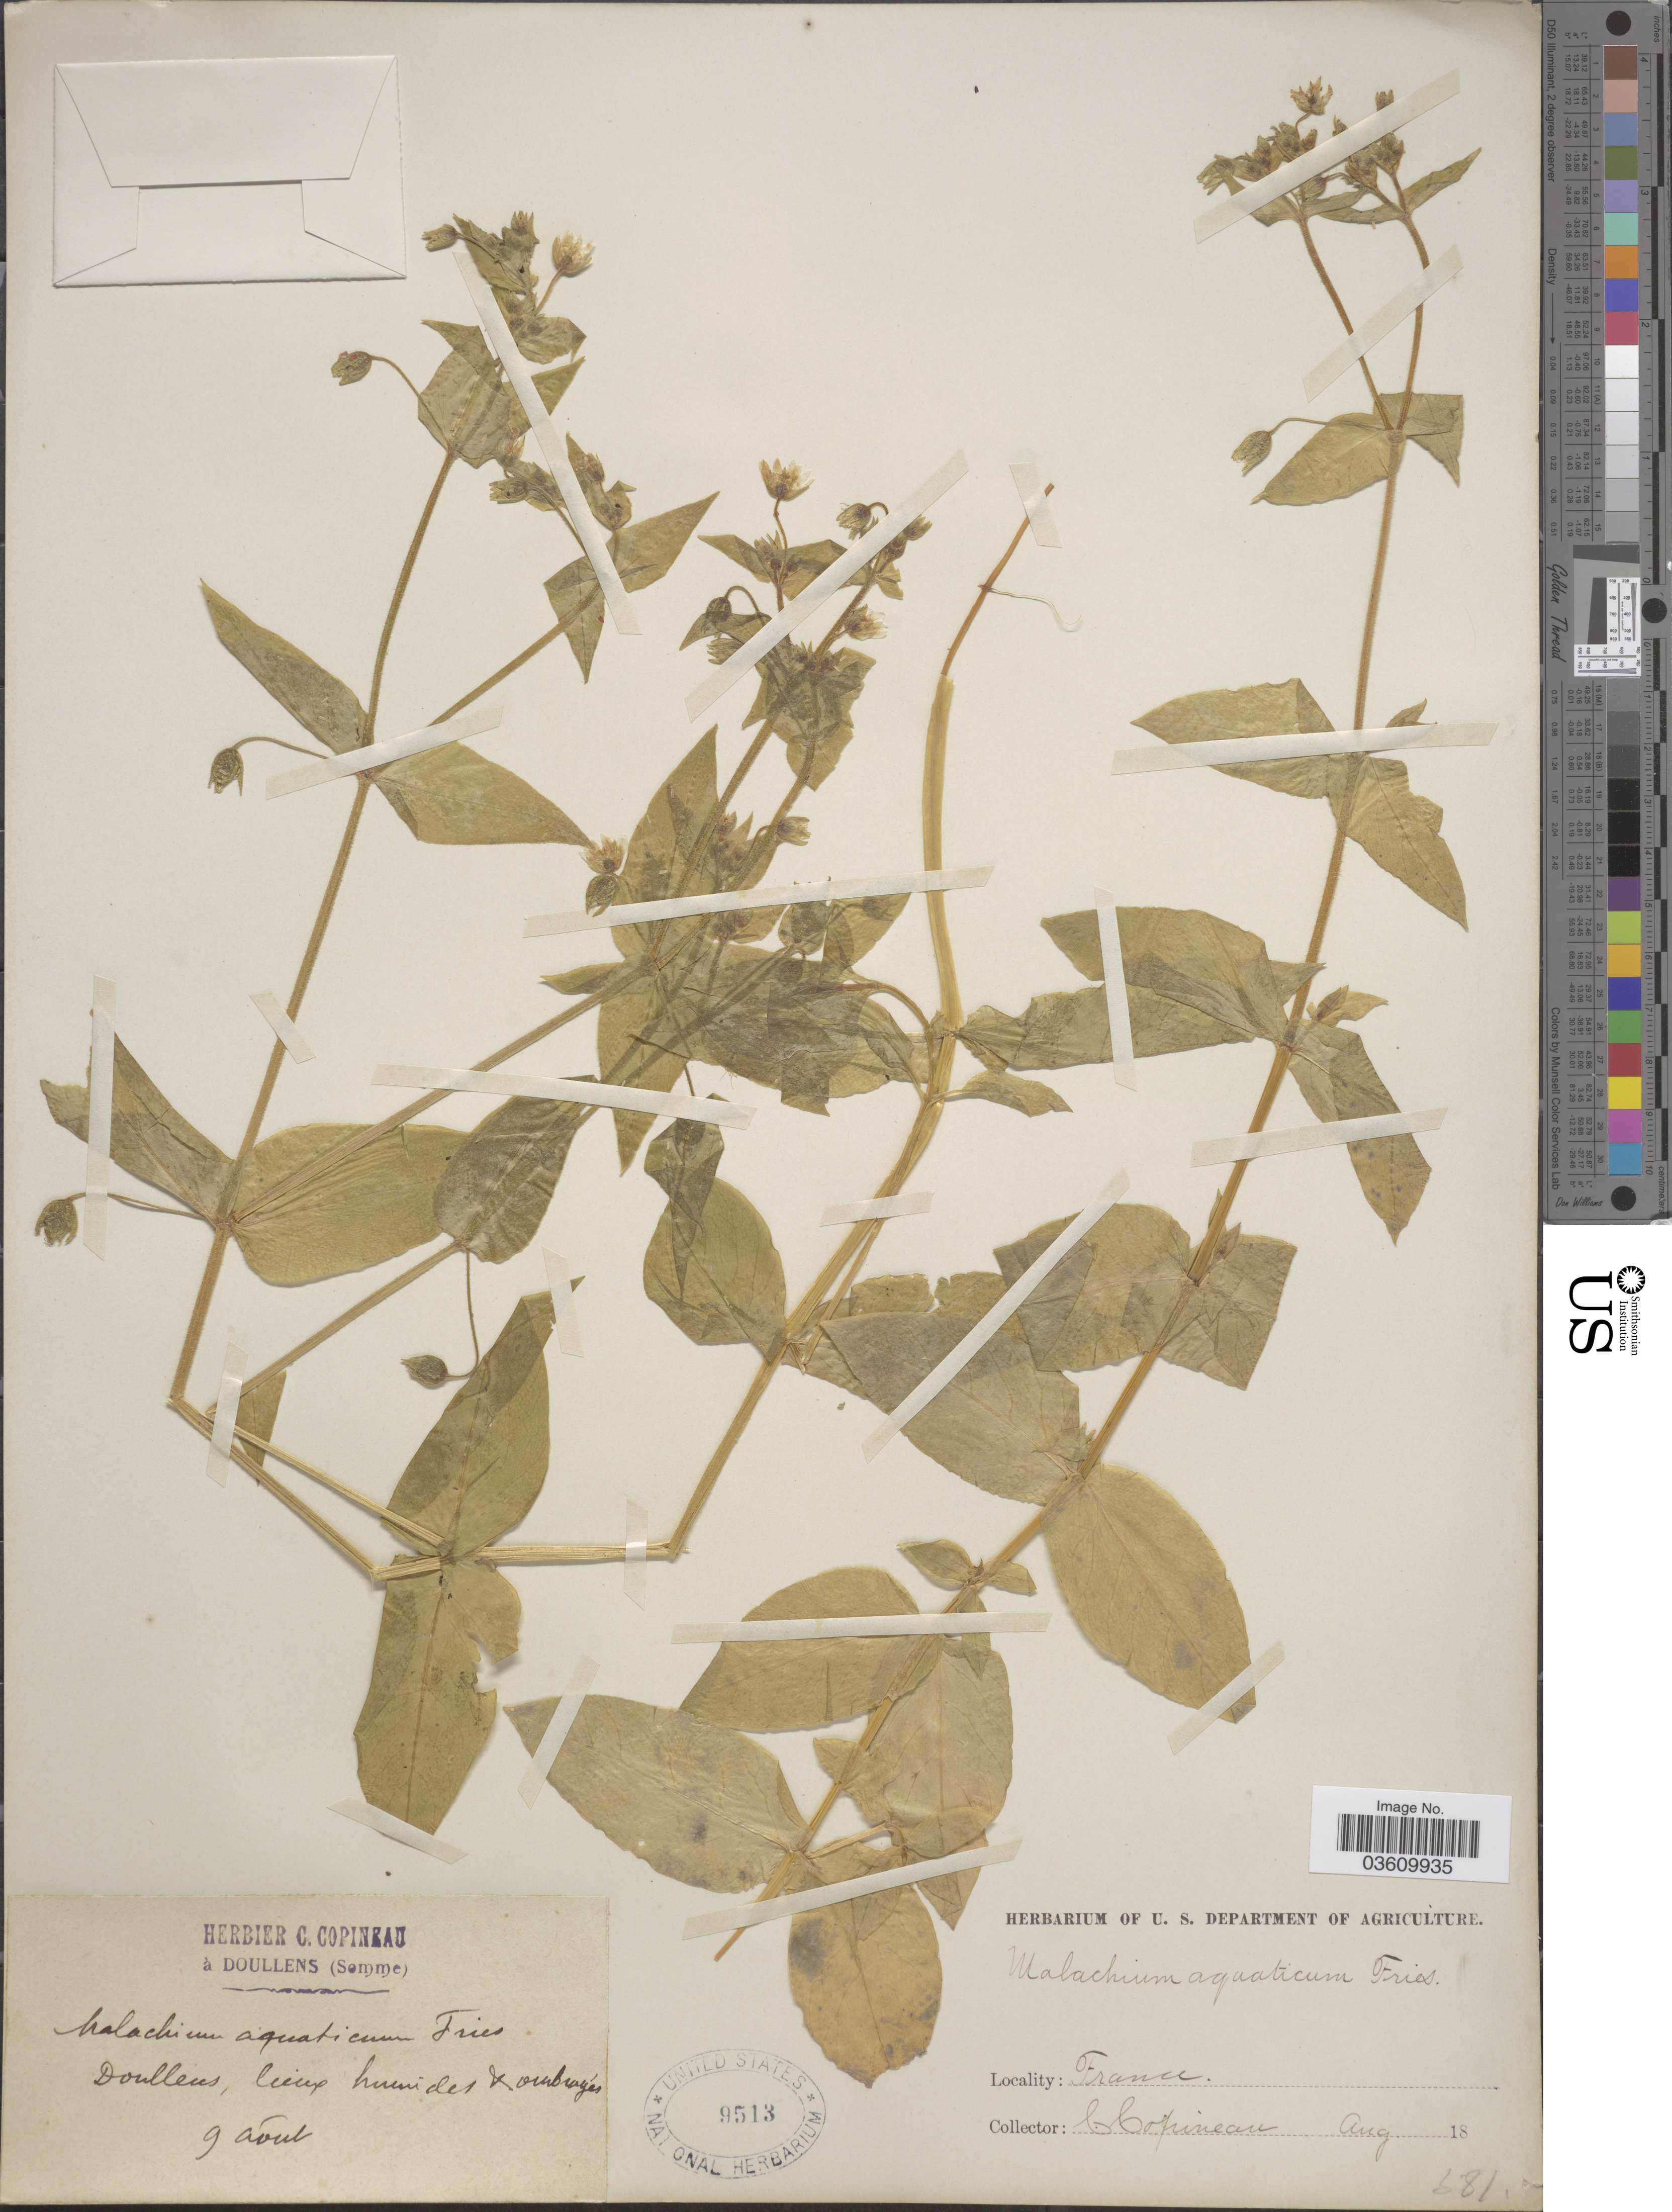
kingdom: Plantae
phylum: Tracheophyta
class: Magnoliopsida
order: Caryophyllales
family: Caryophyllaceae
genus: Stellaria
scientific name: Stellaria aquatica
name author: L.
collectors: C. Copineau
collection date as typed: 9 aóut 18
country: France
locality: Doullens, lieux humides & ombragés.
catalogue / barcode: US 9513